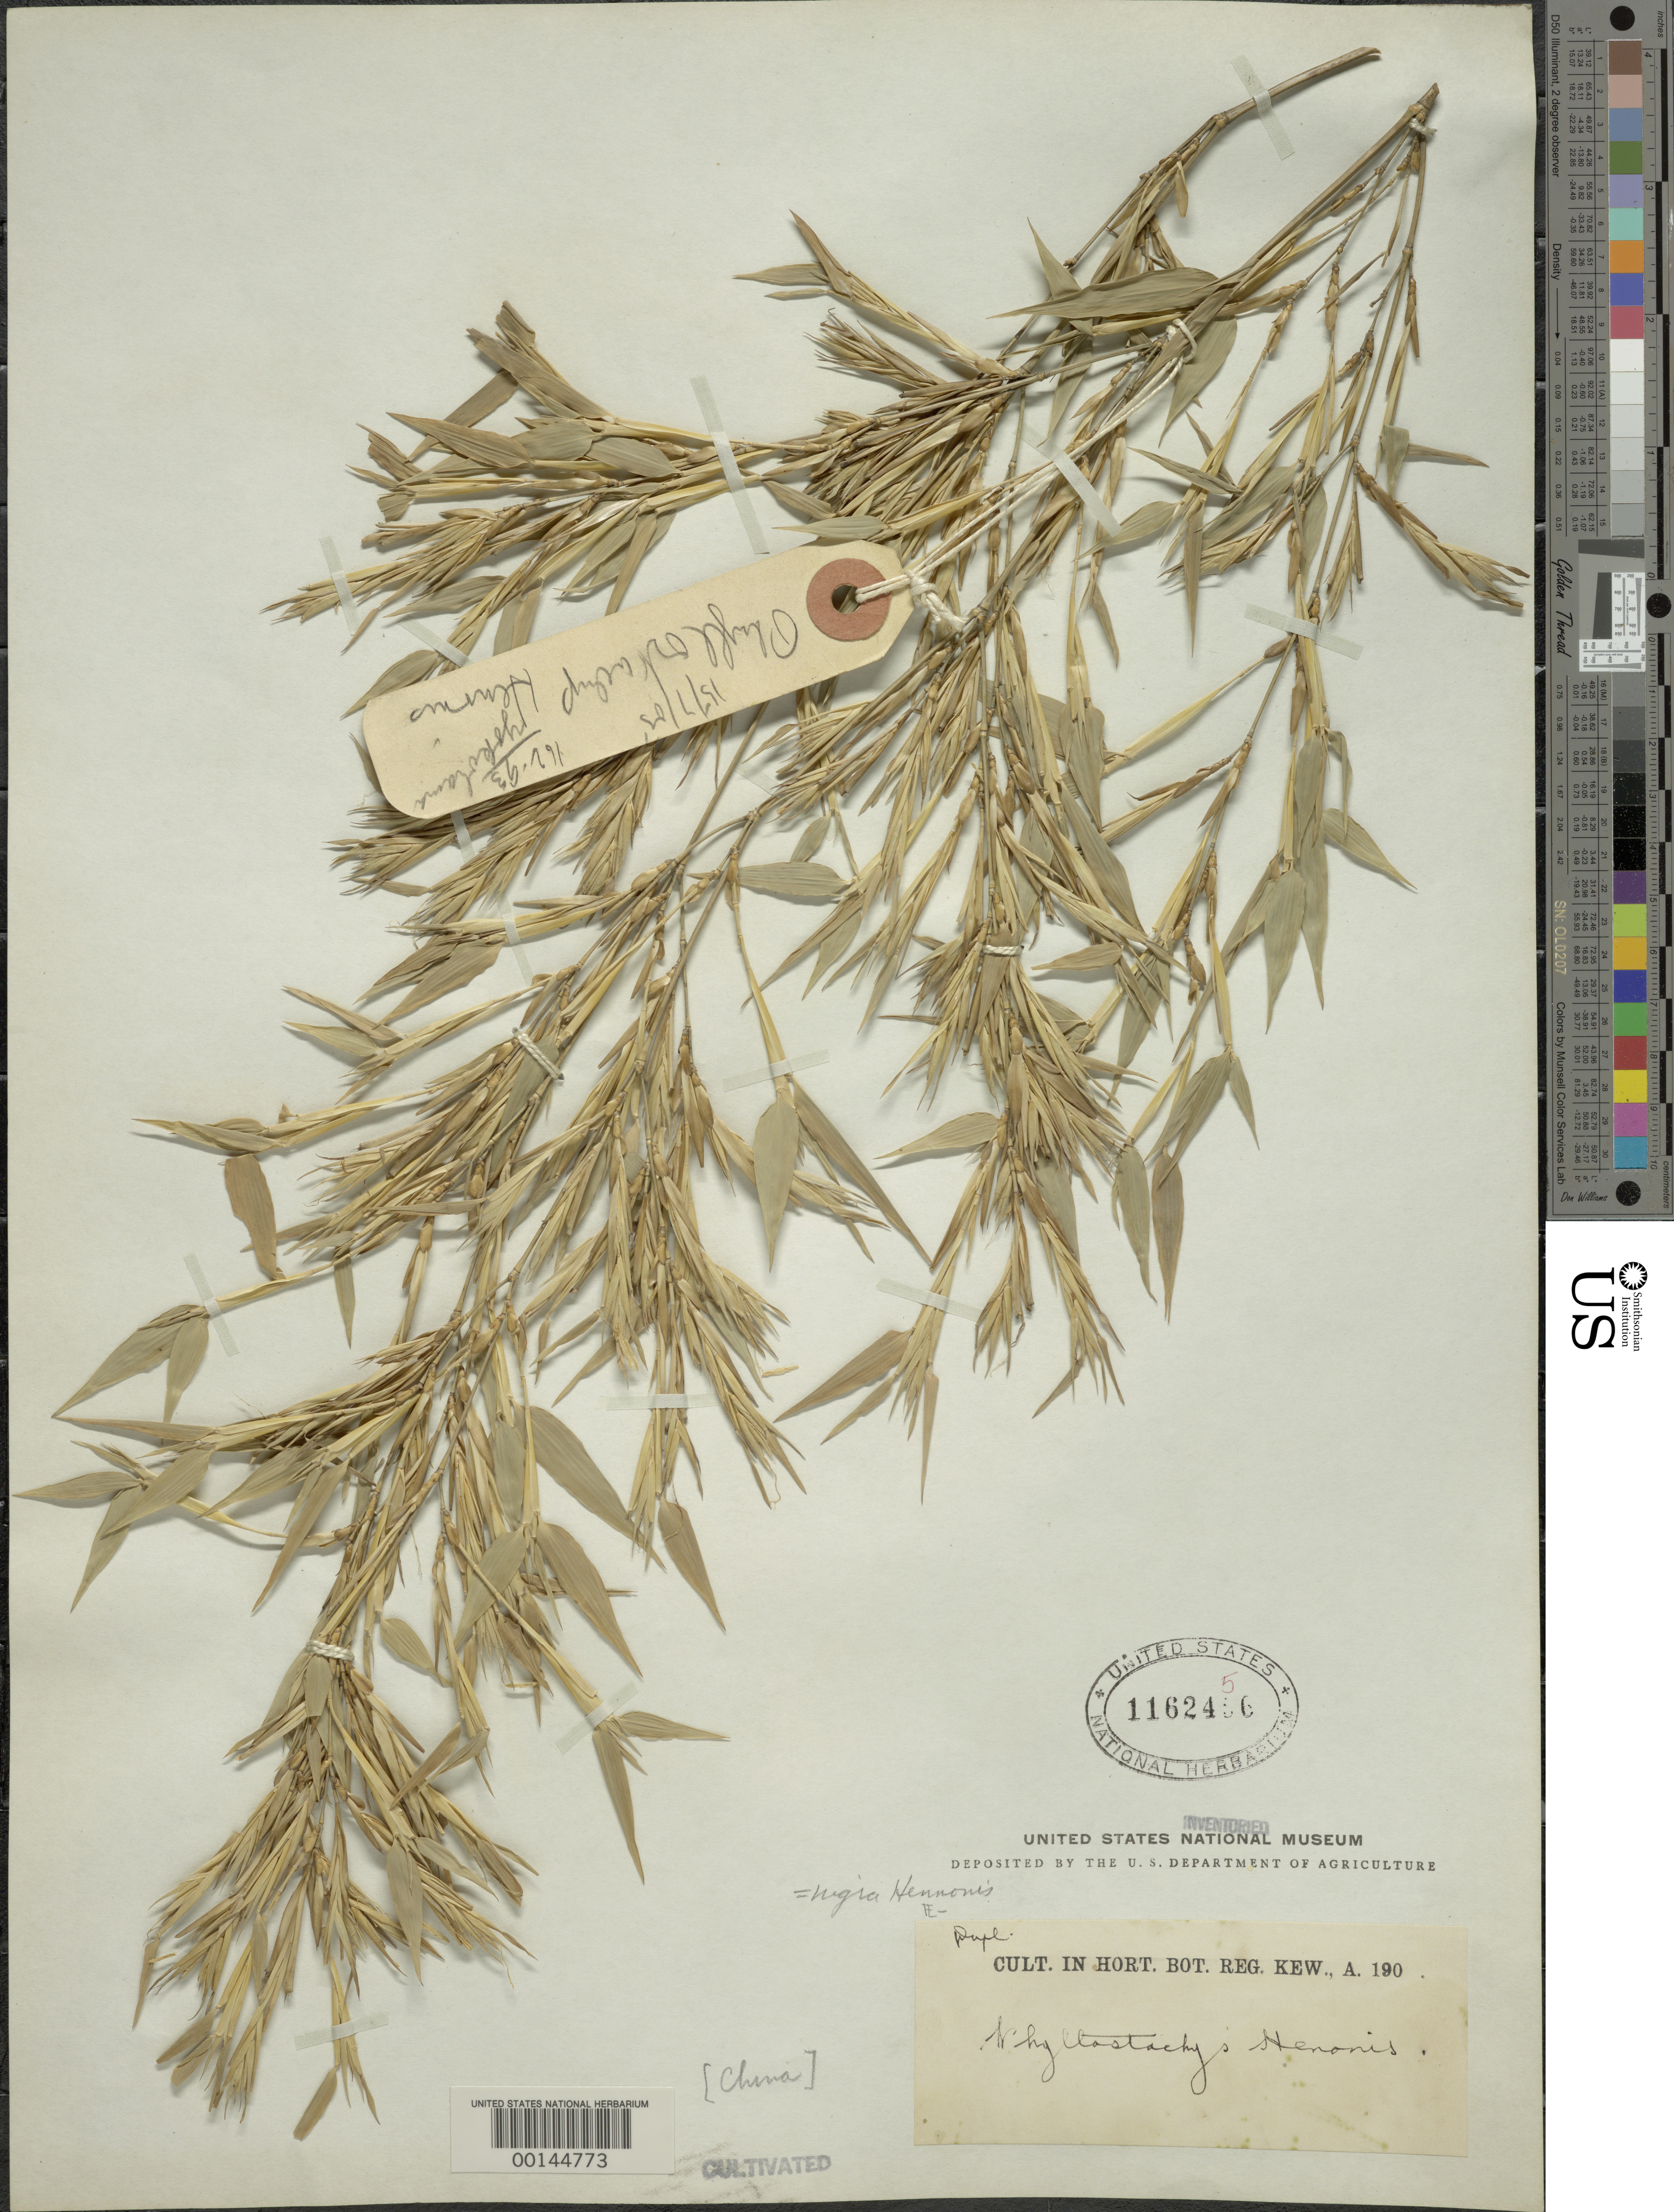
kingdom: Plantae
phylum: Tracheophyta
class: Liliopsida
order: Poales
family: Poaceae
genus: Phyllostachys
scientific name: Phyllostachys nigra var. henonis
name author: (Mitford) Stapf ex Rendle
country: United Kingdom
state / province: England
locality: Kew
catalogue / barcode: US 1162456